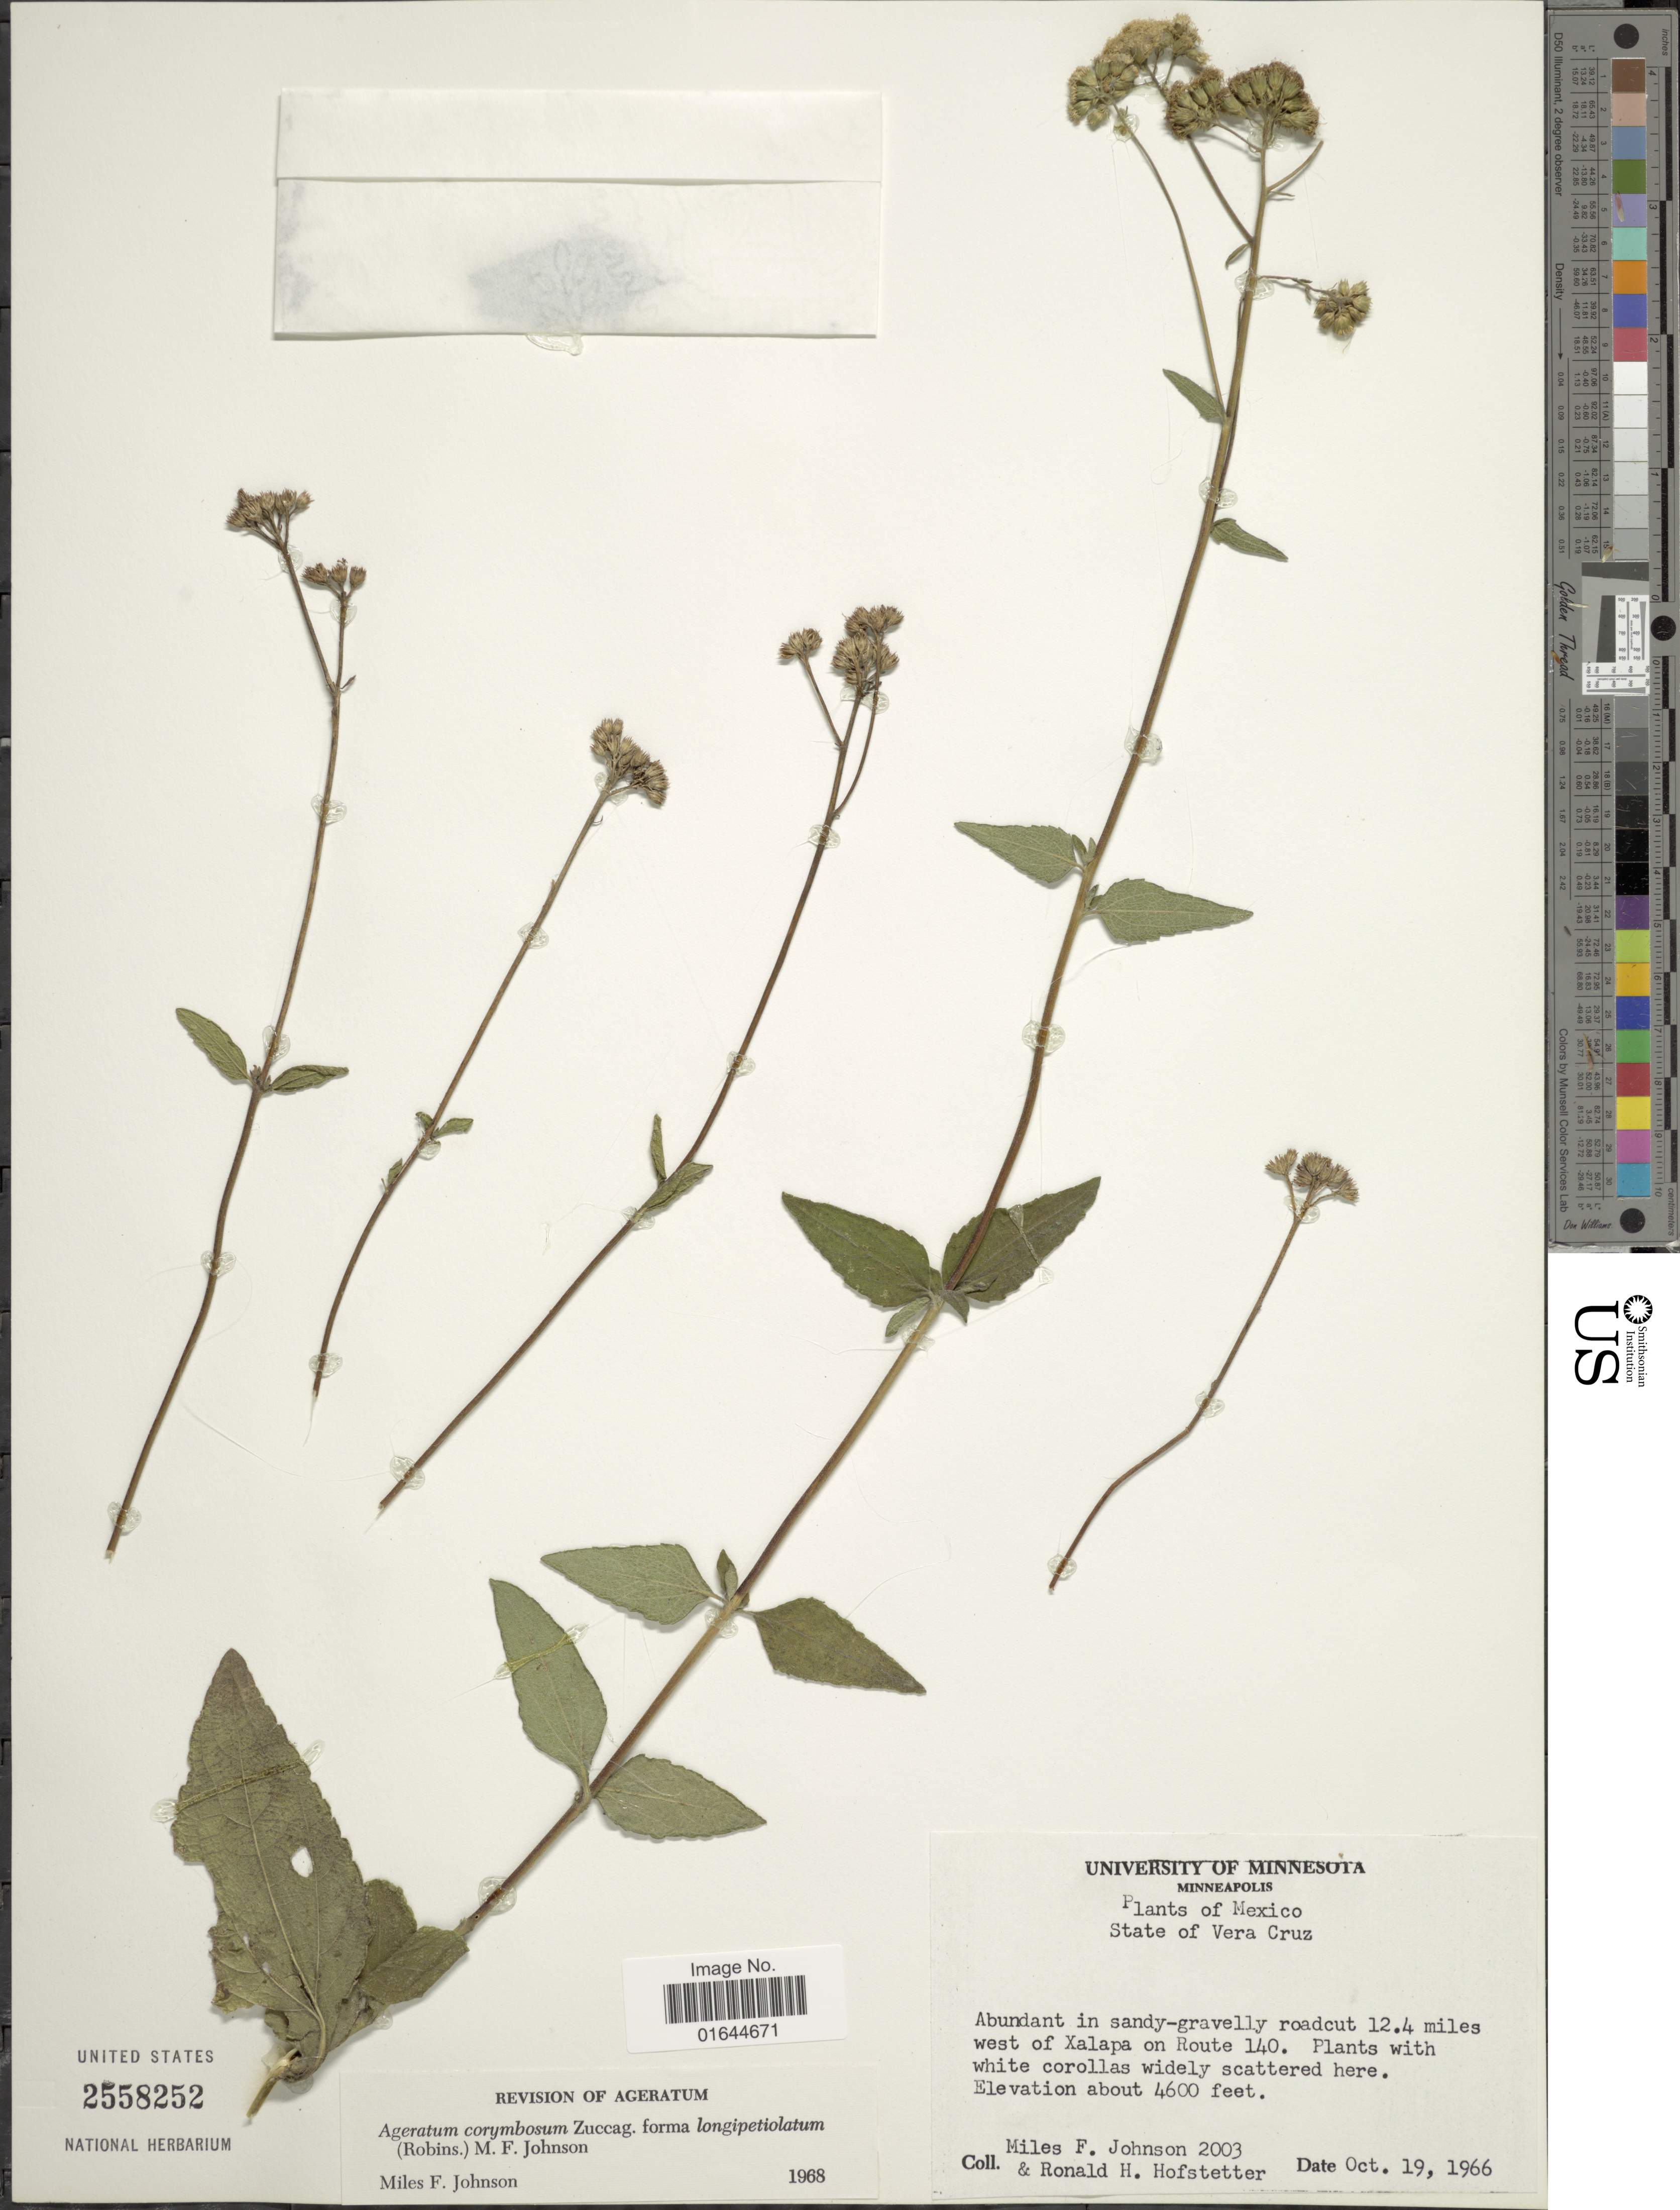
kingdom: Plantae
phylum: Tracheophyta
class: Magnoliopsida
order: Asterales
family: Asteraceae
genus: Ageratum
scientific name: Ageratum corymbosum f. longipetiolatum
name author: (B.L. Rob.) M.F. Johnson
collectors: M. F. Johnson & R. Hofstetter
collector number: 2003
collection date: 1966-10-19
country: Mexico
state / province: Veracruz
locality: Mexico, Vera Cruz,12.4 miles west of Xalapa on Route 140.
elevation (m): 1402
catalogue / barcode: US 2558252